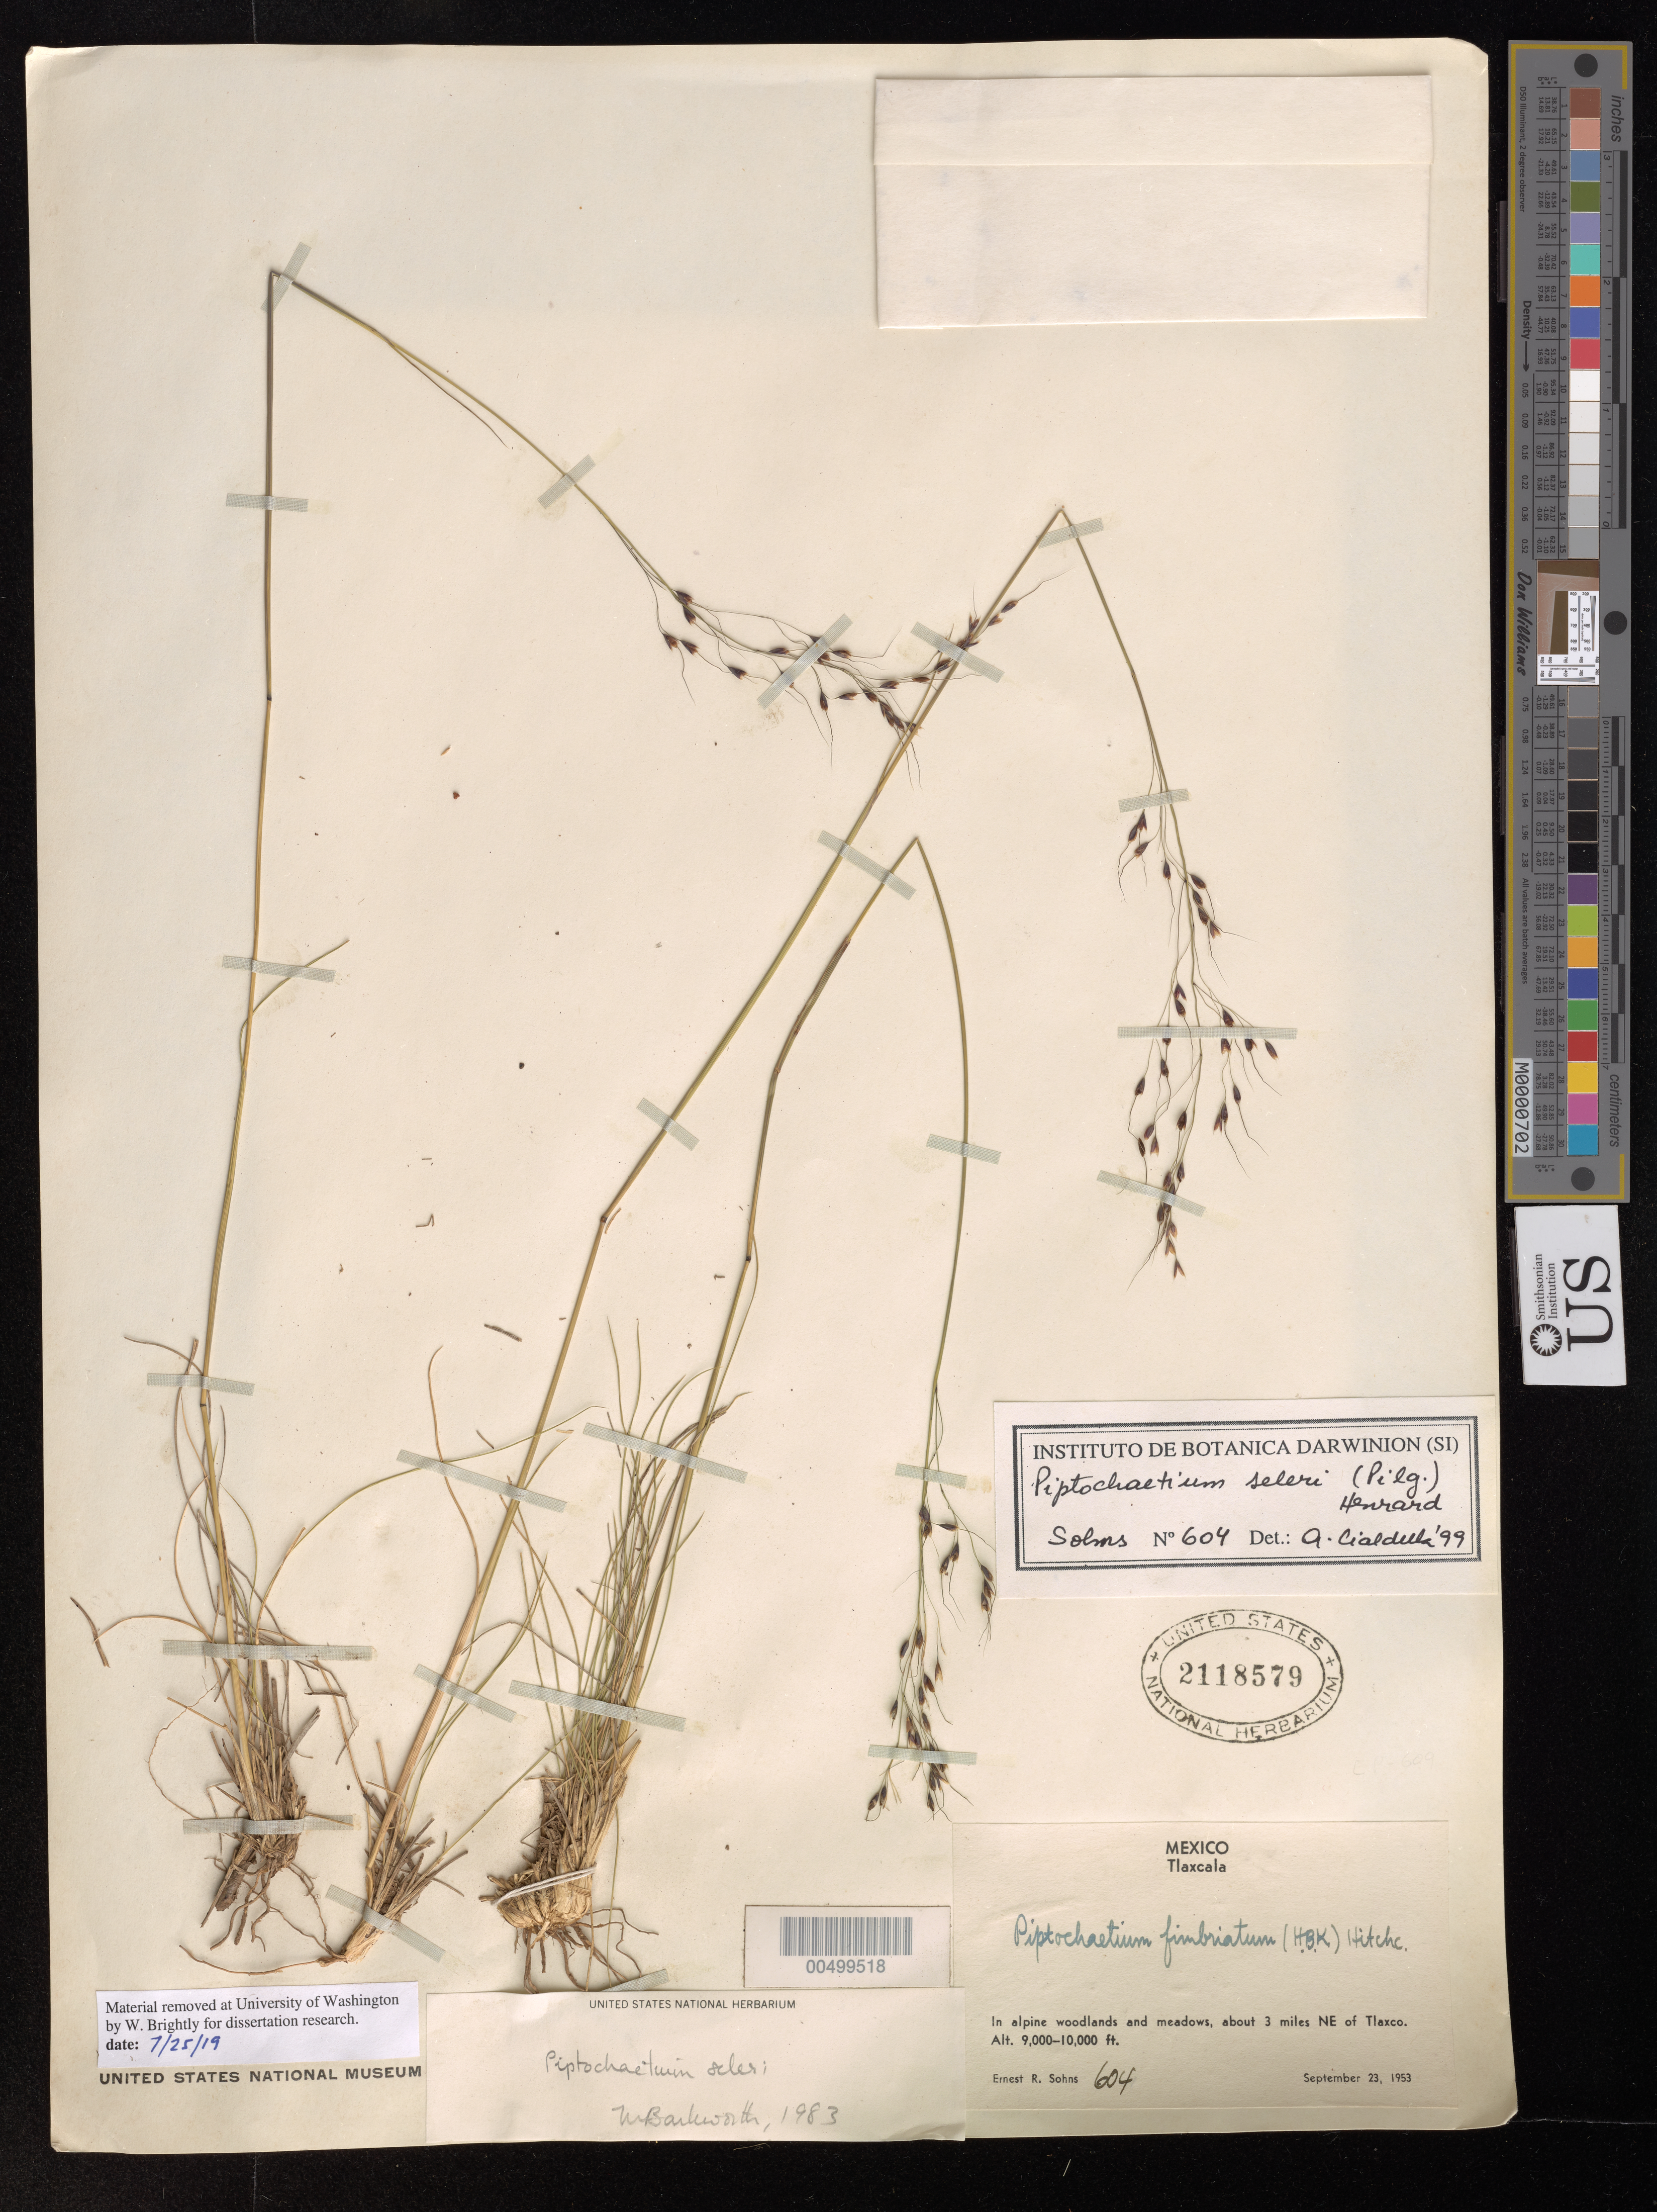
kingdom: Plantae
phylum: Tracheophyta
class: Liliopsida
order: Poales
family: Poaceae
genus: Piptochaetium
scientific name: Piptochaetium seleri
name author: (Pilg.) Henr.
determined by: Barkworth, M. E.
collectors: E. R. Sohns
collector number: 604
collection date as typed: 23 Sep 1953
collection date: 1953-09-23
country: Mexico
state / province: Tlaxcala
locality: About 3 mi NE of Tlaxco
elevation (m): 2743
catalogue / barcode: US 2118579